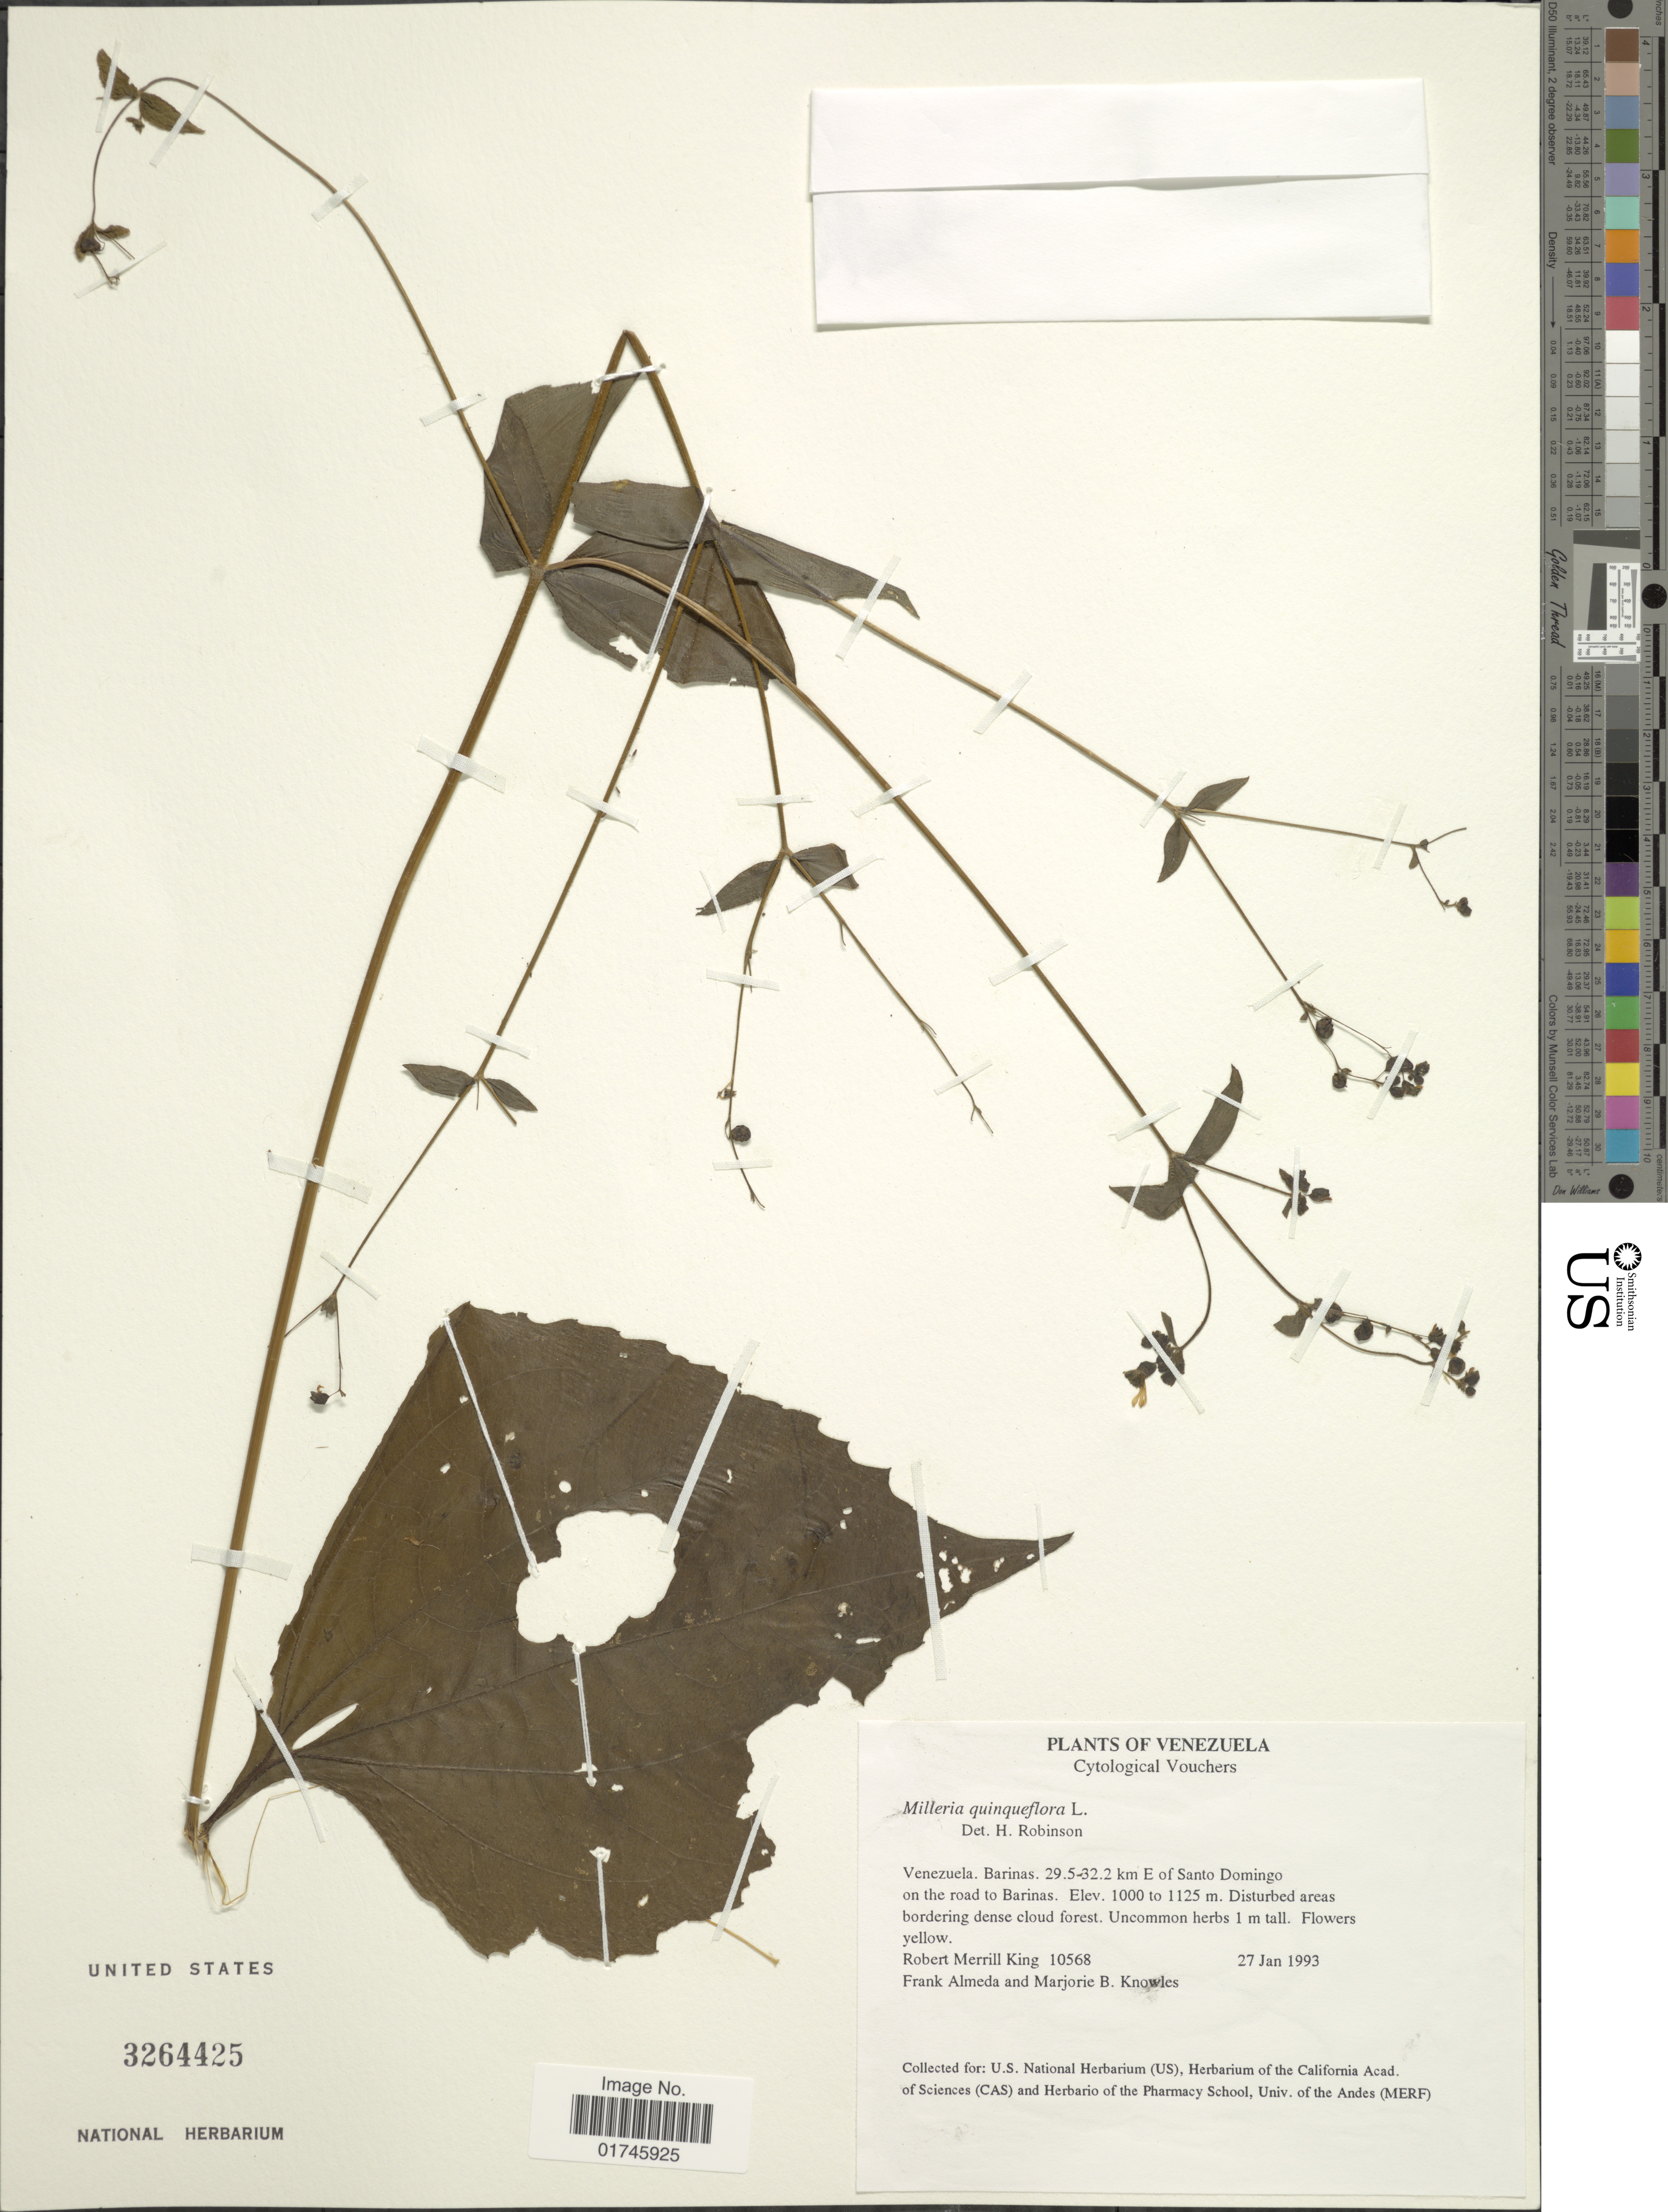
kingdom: Plantae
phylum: Tracheophyta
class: Magnoliopsida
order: Asterales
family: Asteraceae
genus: Milleria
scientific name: Milleria quinqueflora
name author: L.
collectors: R. M. King, F. Almeda & M. B. Knowles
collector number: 10568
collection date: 1993-01-27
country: Venezuela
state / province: Barinas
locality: Venezuela, Barinas, 29.5-32.2 km E of Santo Domingo on the road to Barinas.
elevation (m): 1000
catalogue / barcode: US 3264425